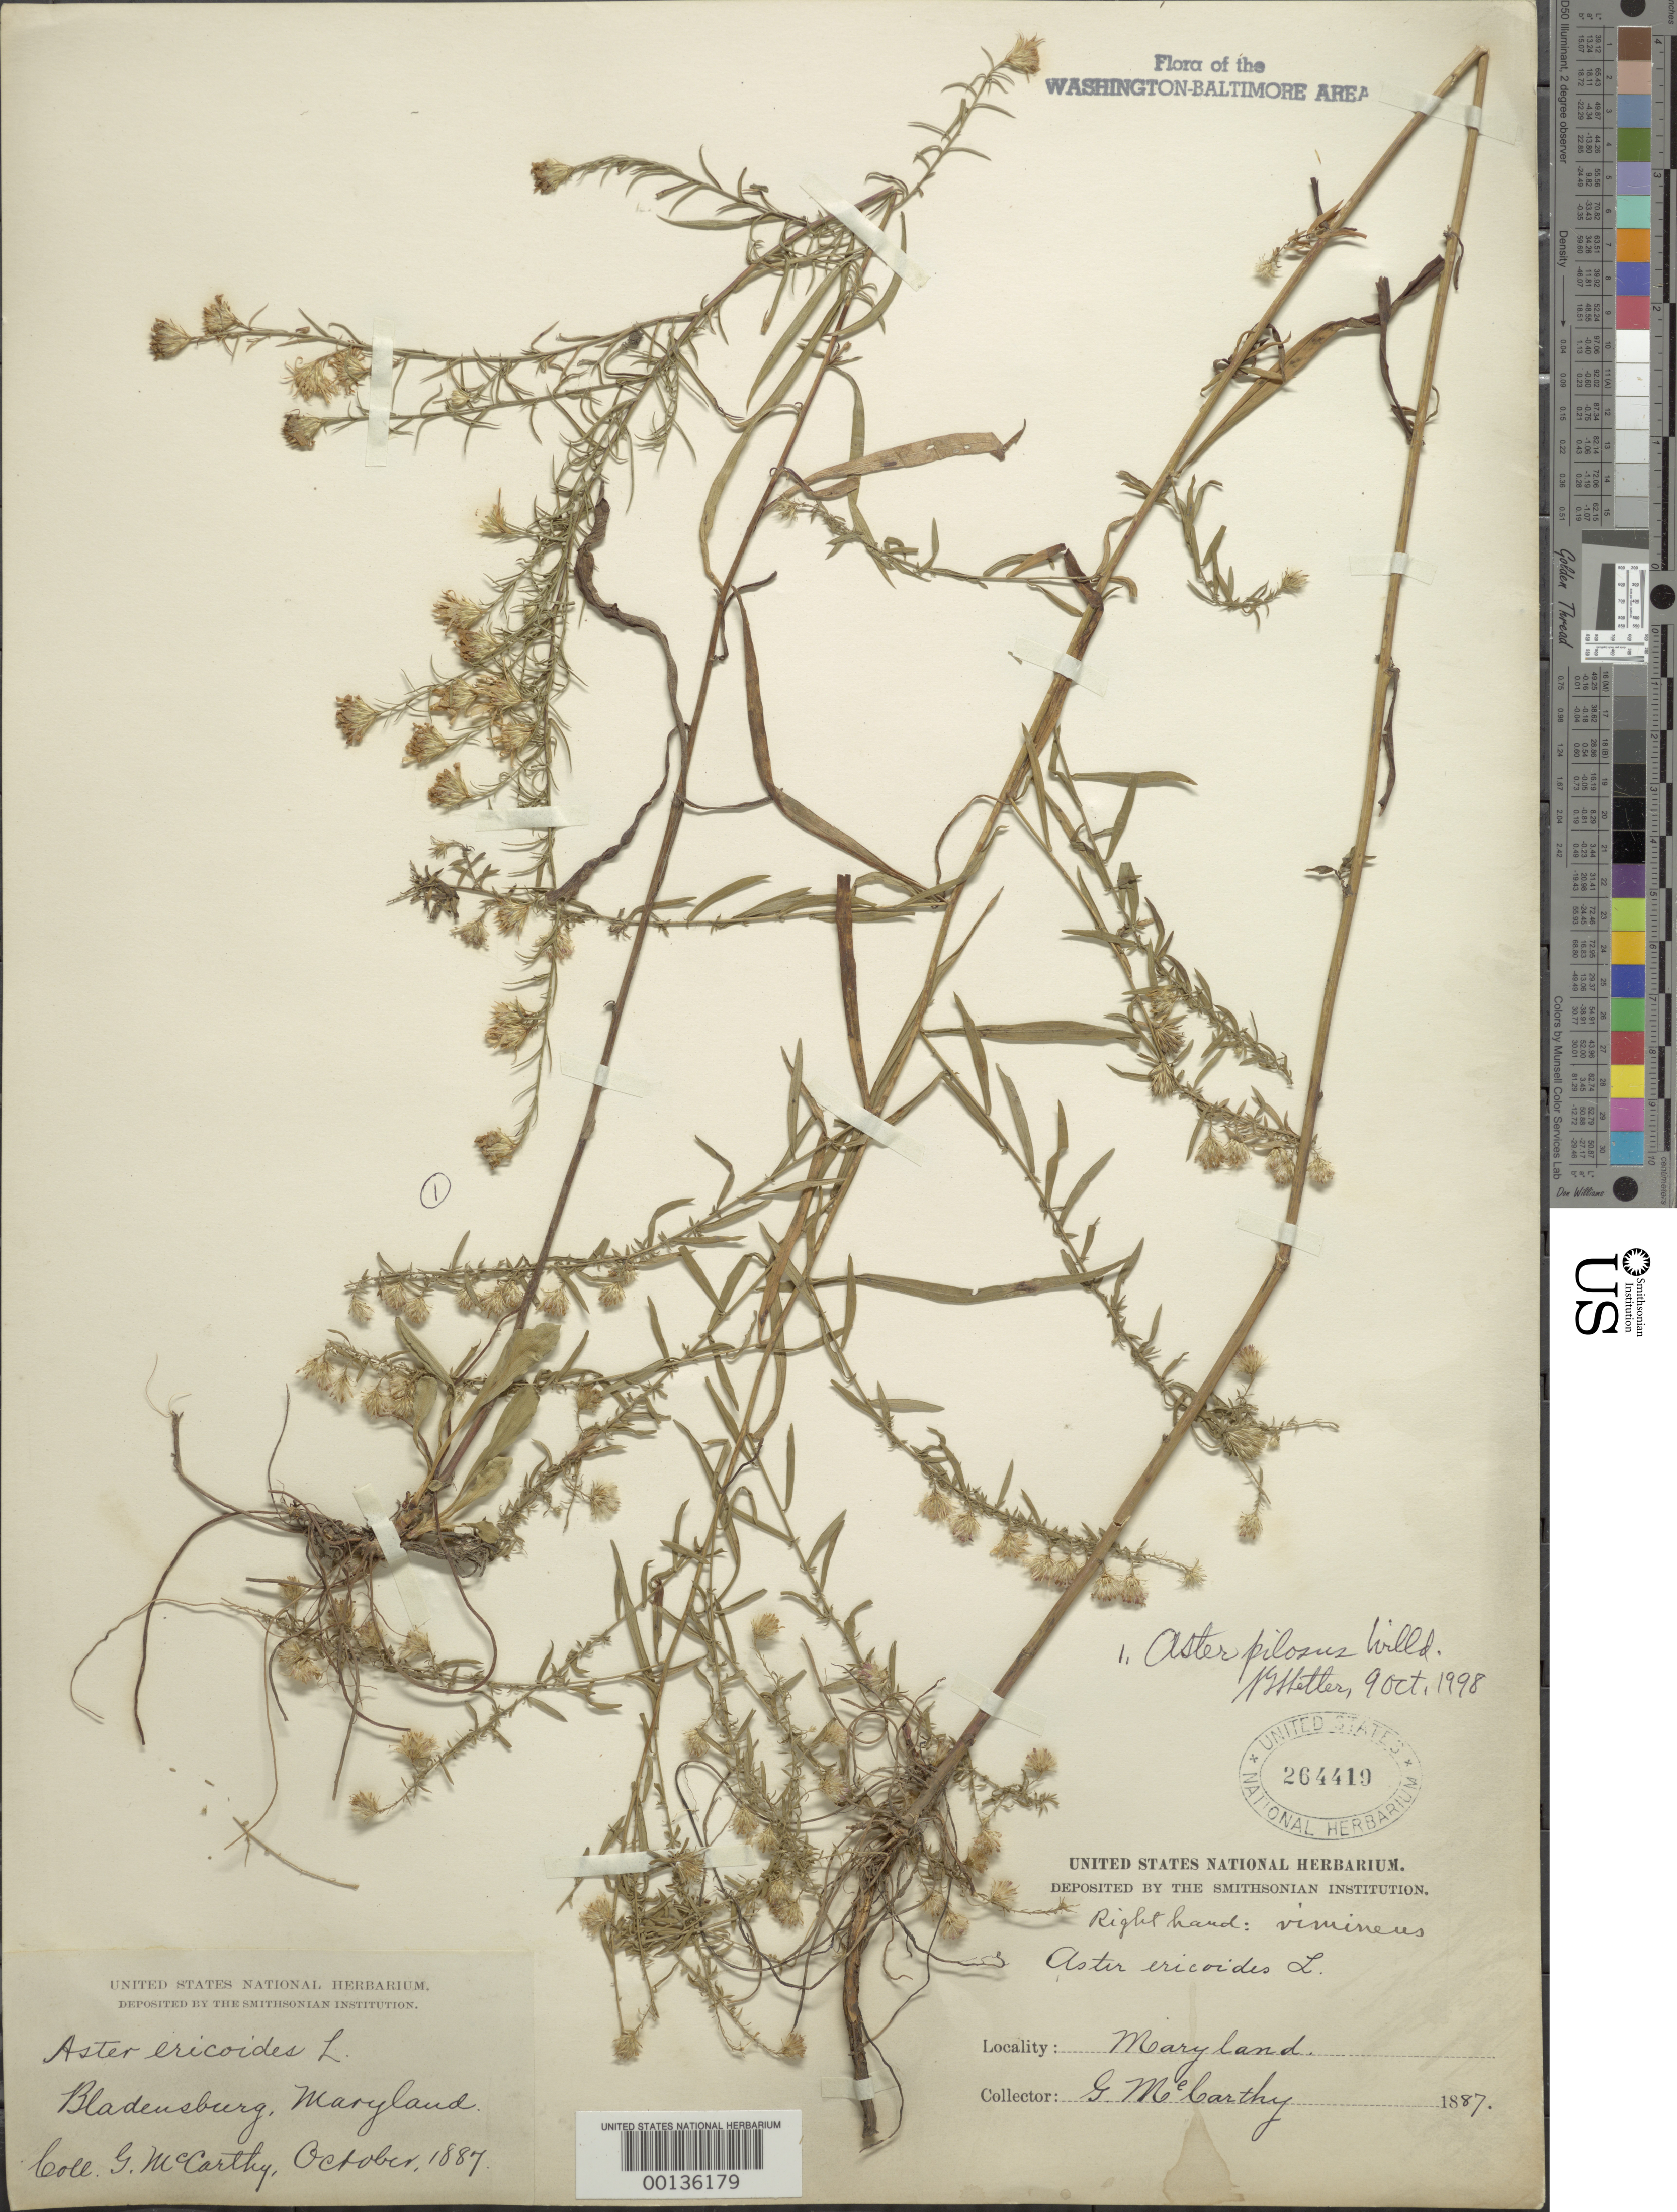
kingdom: Plantae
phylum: Tracheophyta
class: Magnoliopsida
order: Asterales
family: Asteraceae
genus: Symphyotrichum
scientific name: Symphyotrichum pilosum var. pringlei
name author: (A. Gray) G.L. Nesom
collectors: G. McCarthy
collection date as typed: Oct 1887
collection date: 1887-10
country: United States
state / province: Maryland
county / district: Prince George's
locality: Bladensburg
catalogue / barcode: US 264419